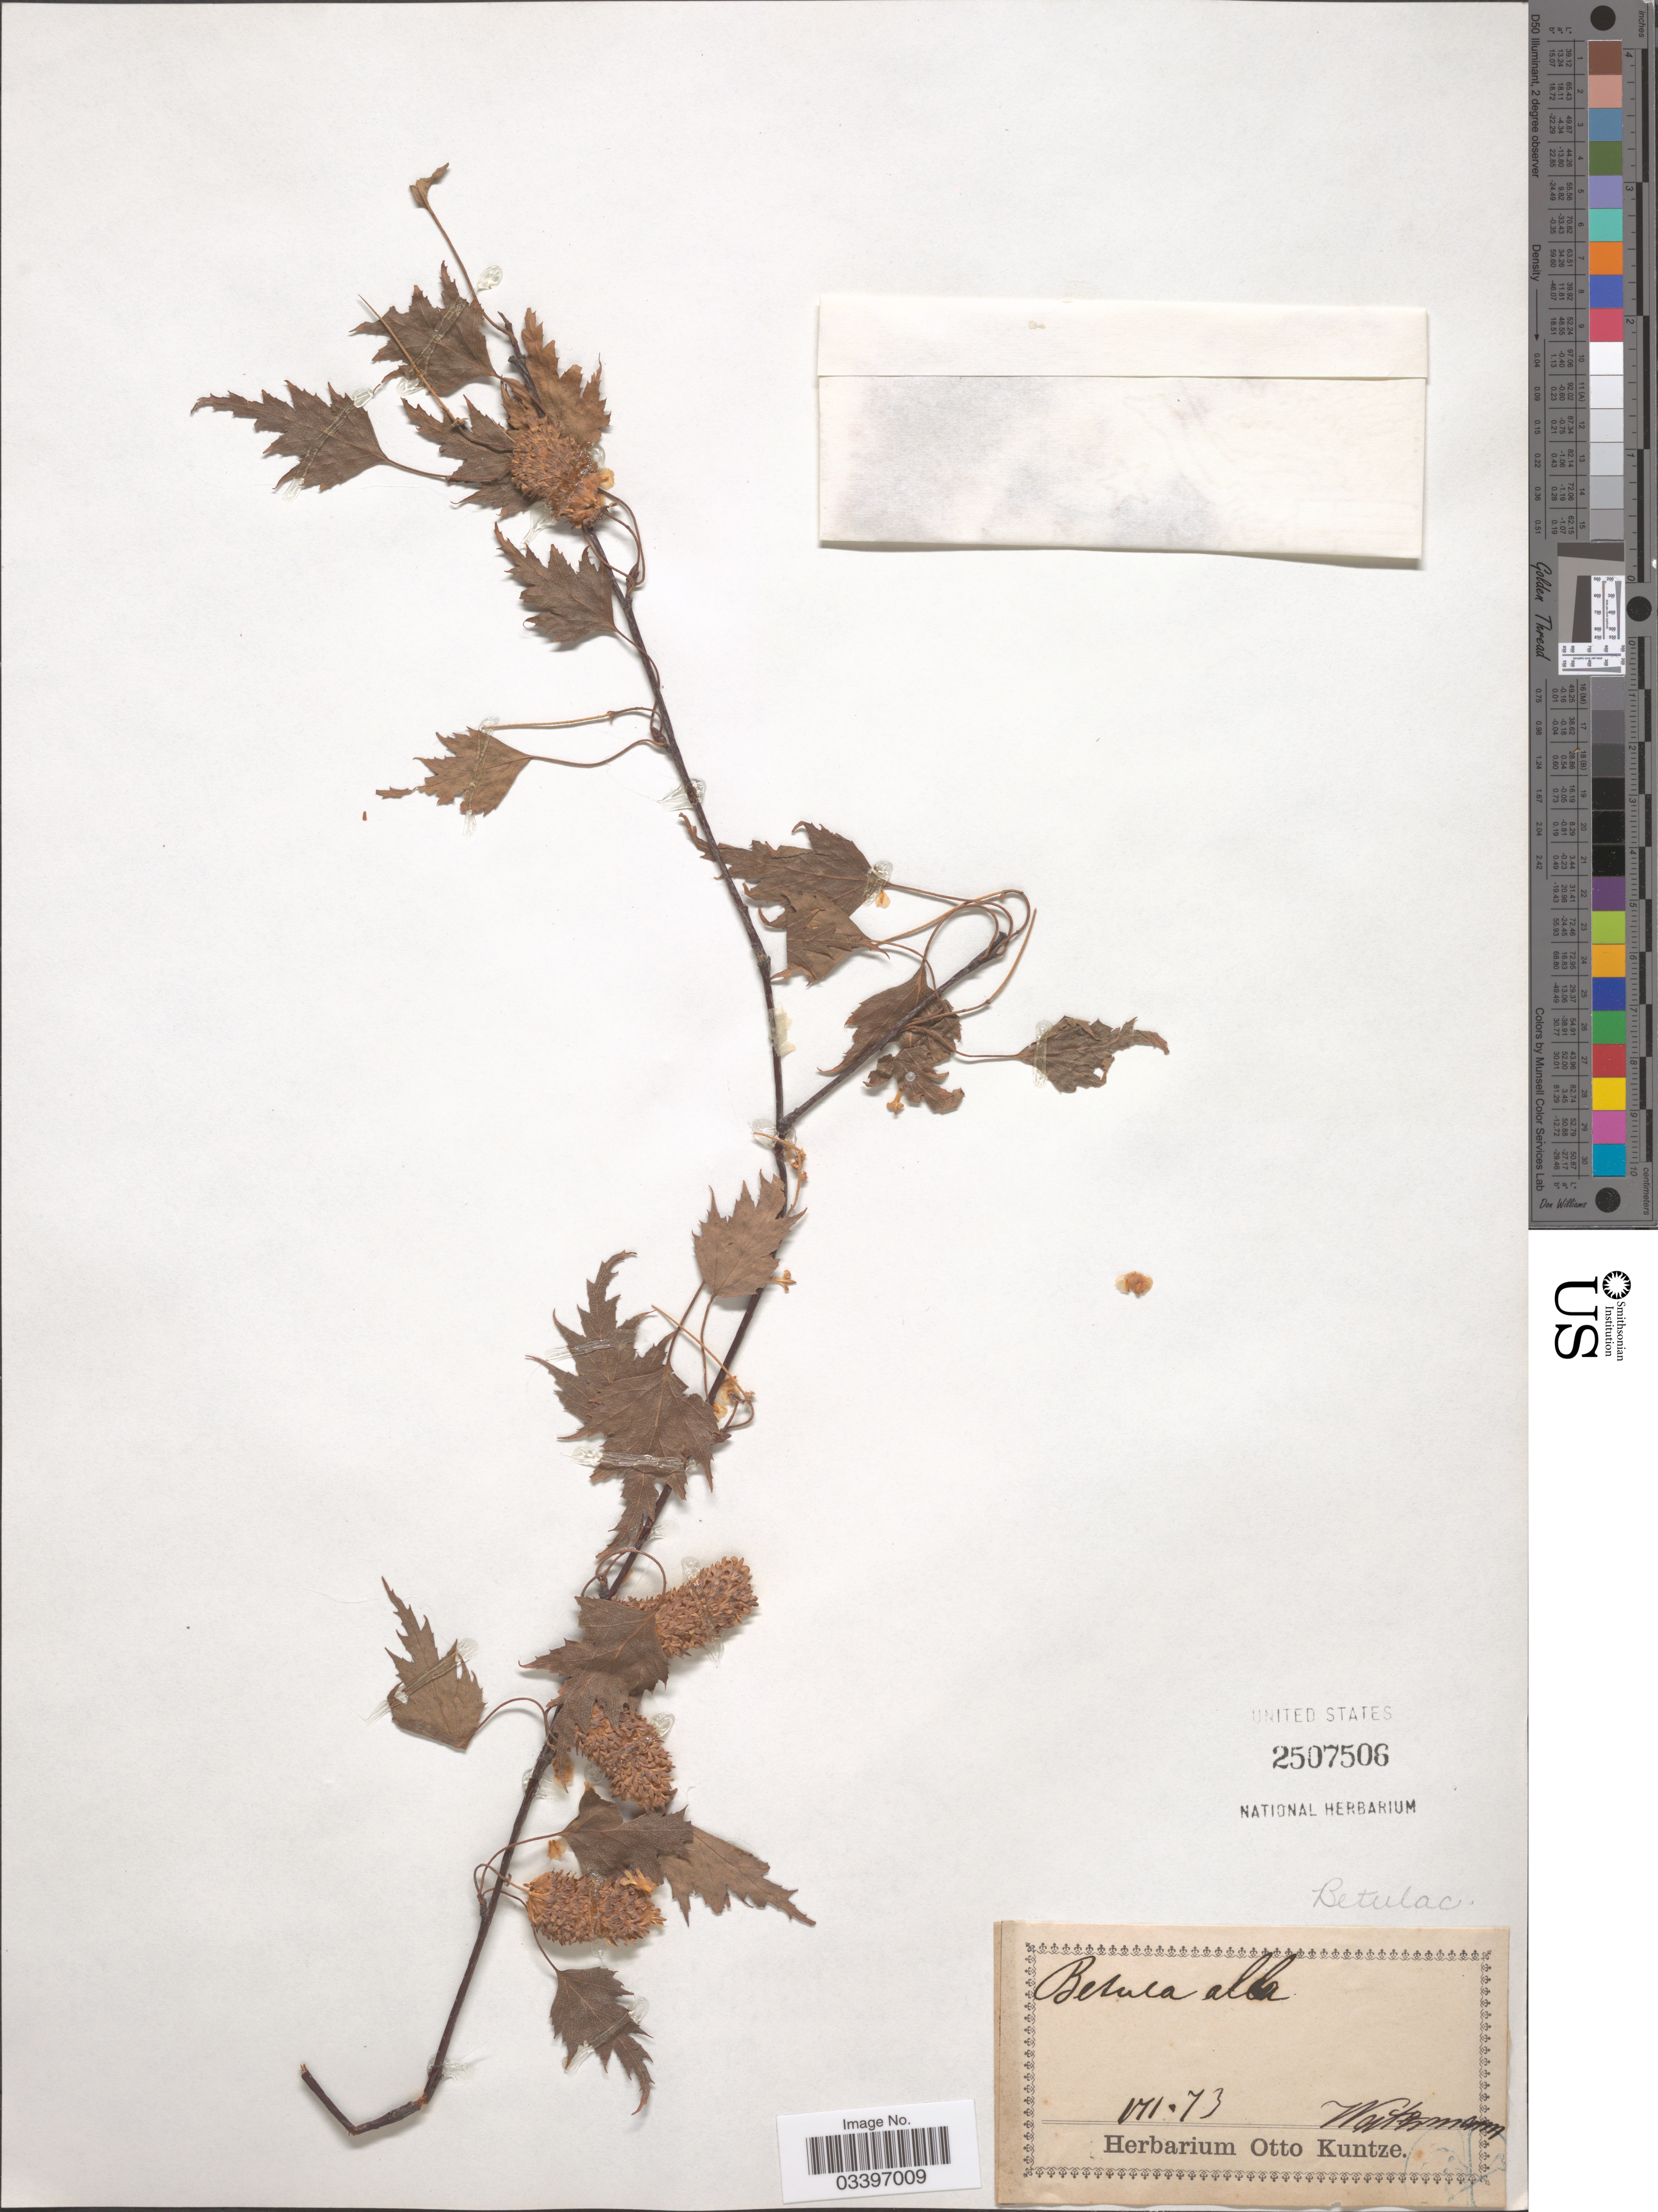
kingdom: Plantae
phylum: Tracheophyta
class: Magnoliopsida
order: Fagales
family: Betulaceae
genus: Betula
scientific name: Betula alba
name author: L.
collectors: -. Watzmann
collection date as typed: Transcribed d/m/y: /7/73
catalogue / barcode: US 2507506